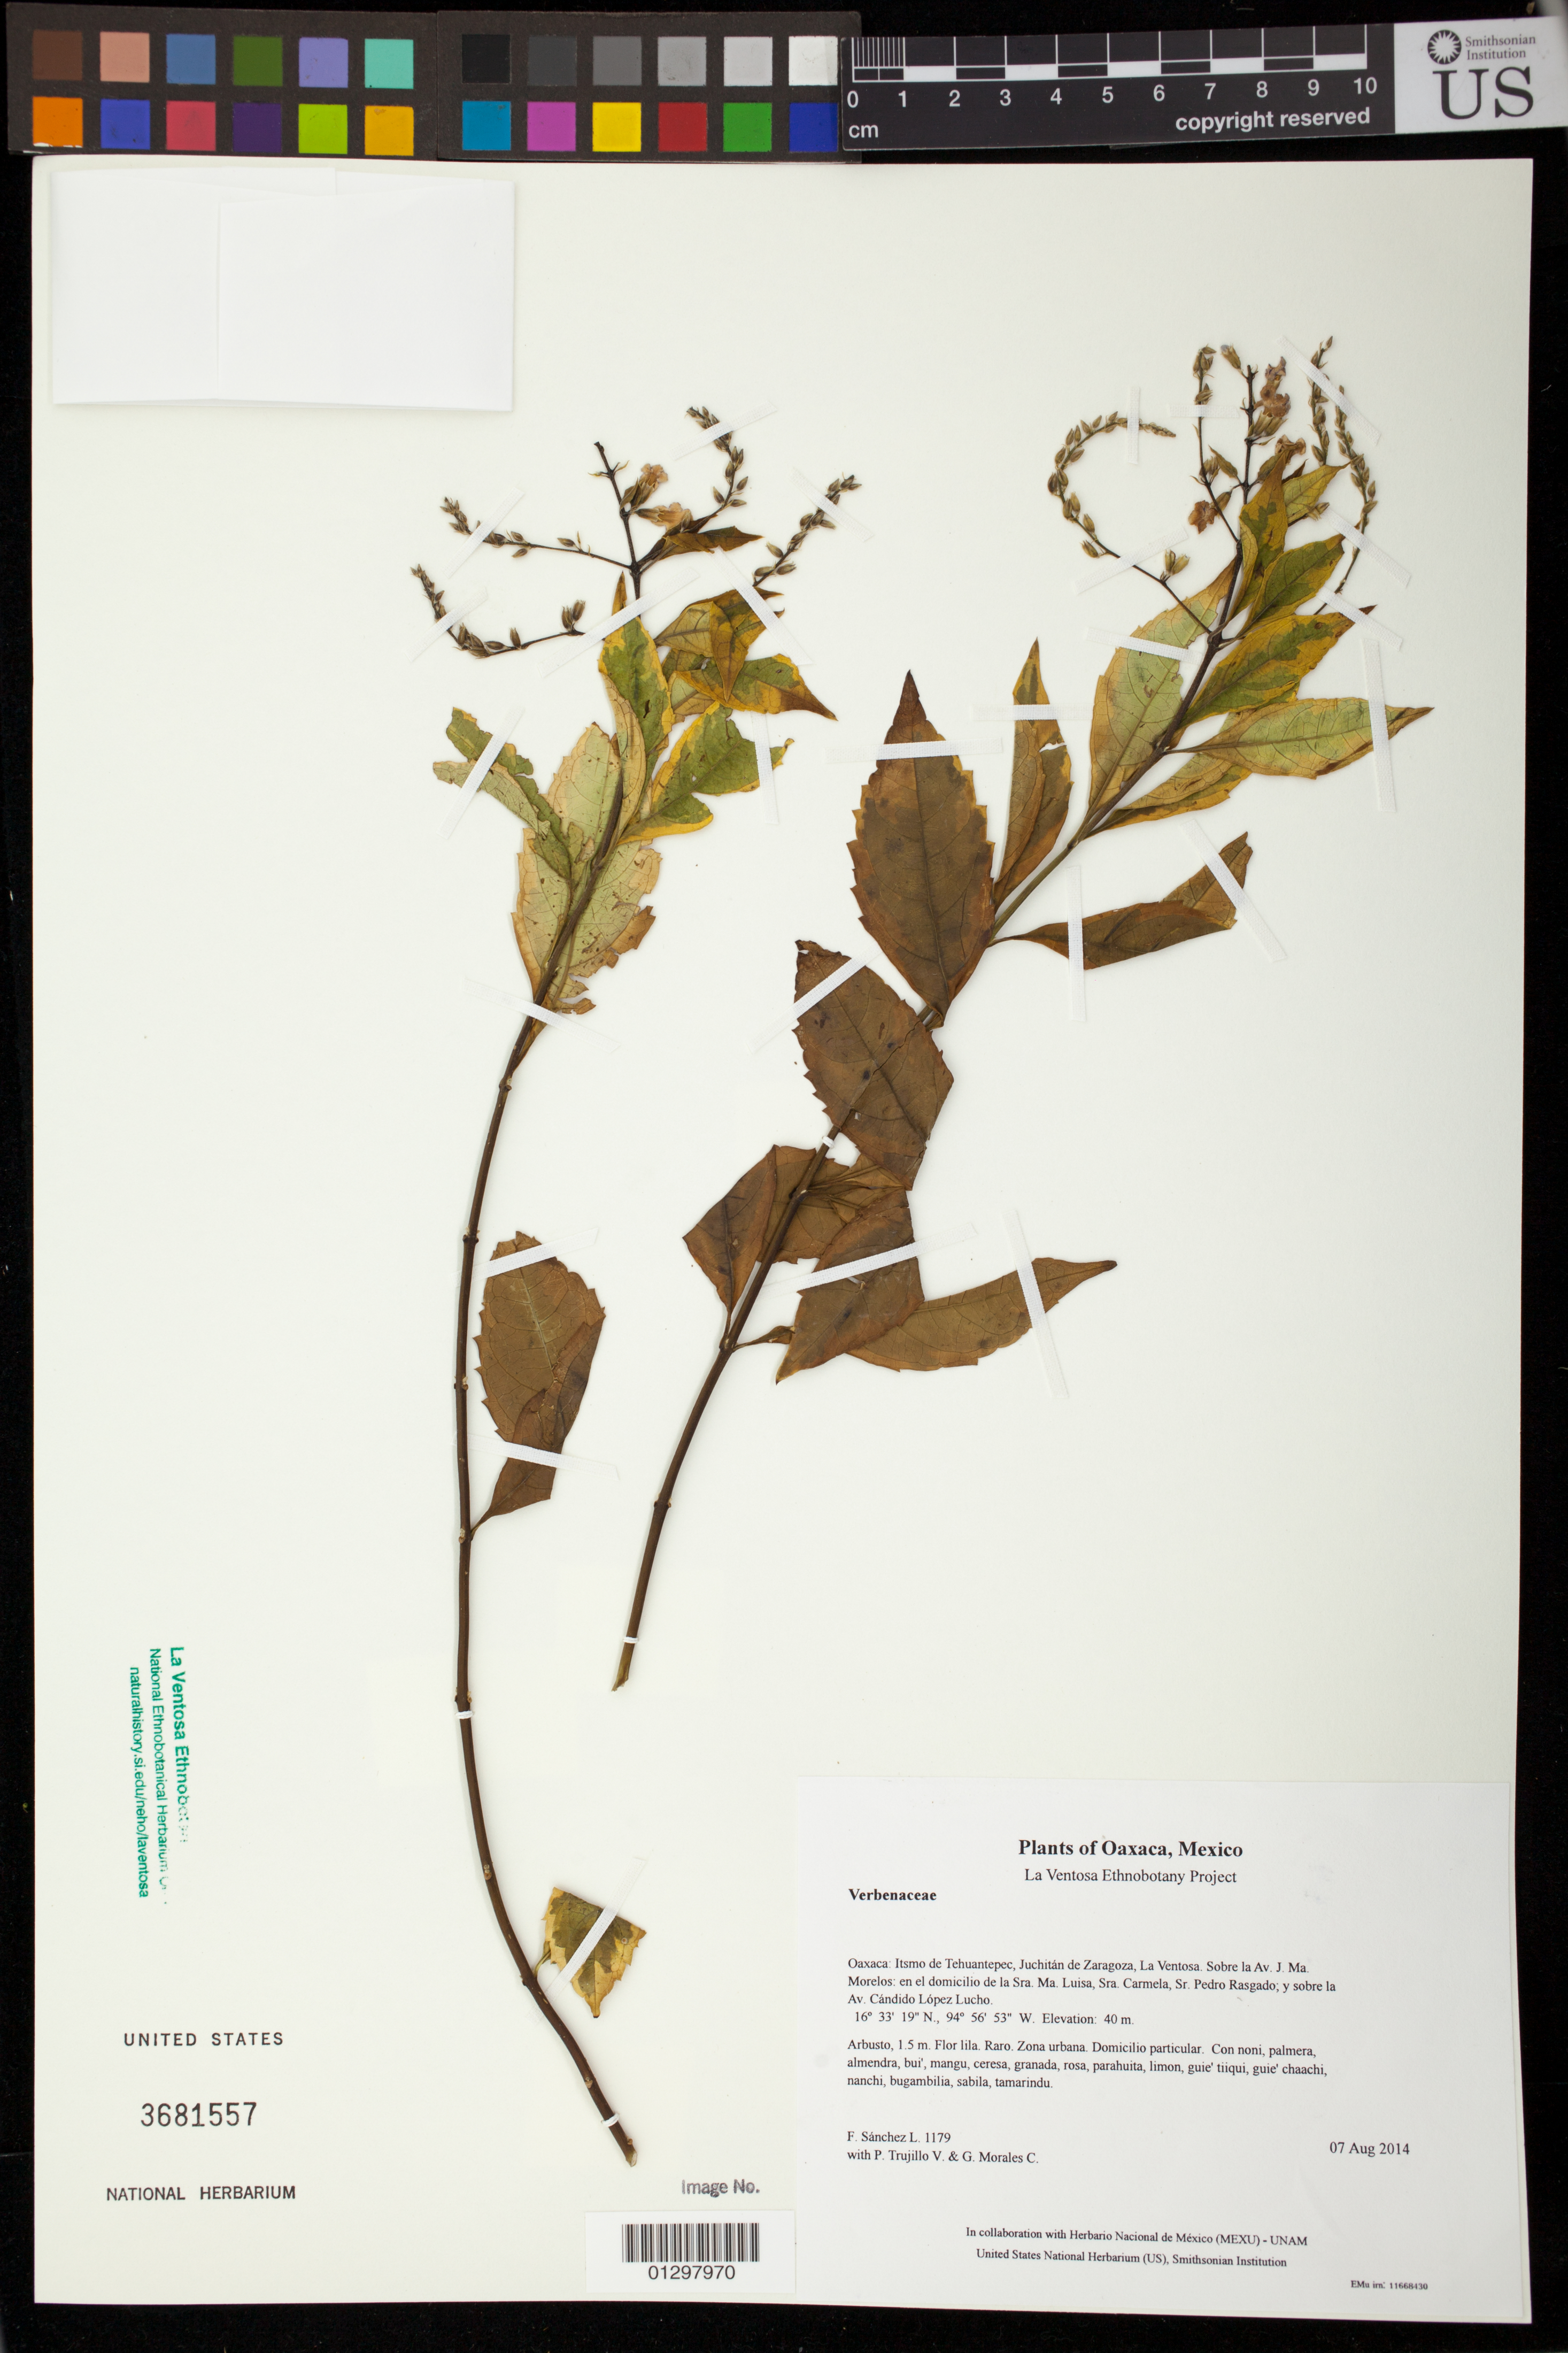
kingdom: Plantae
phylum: Tracheophyta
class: Magnoliopsida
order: Lamiales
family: Verbenaceae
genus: Duranta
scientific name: Duranta erecta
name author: L.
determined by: Velasco G., Kenia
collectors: F. Sánchez L., P. Trujillo V. & G. Morales C.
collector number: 1179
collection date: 2014-08-07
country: Mexico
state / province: Oaxaca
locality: Itsmo de Tehuantepec, Juchitán de Zaragoza, La Ventosa. Sobre la Av. J. Ma. Morelos: en el domicilio de la Sra. Ma. Luisa, Sra. Carmela, Sr. Pedro Rasgado; y sobre la Av. Cándido López Lucho.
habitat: Zona urbana. Domicilio particular.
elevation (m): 40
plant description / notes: JEBOT, MEXU, SERO, US; Yaga bandaga. 1.5 m. Guie' lila. Nadxunu'.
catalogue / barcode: US 3681557